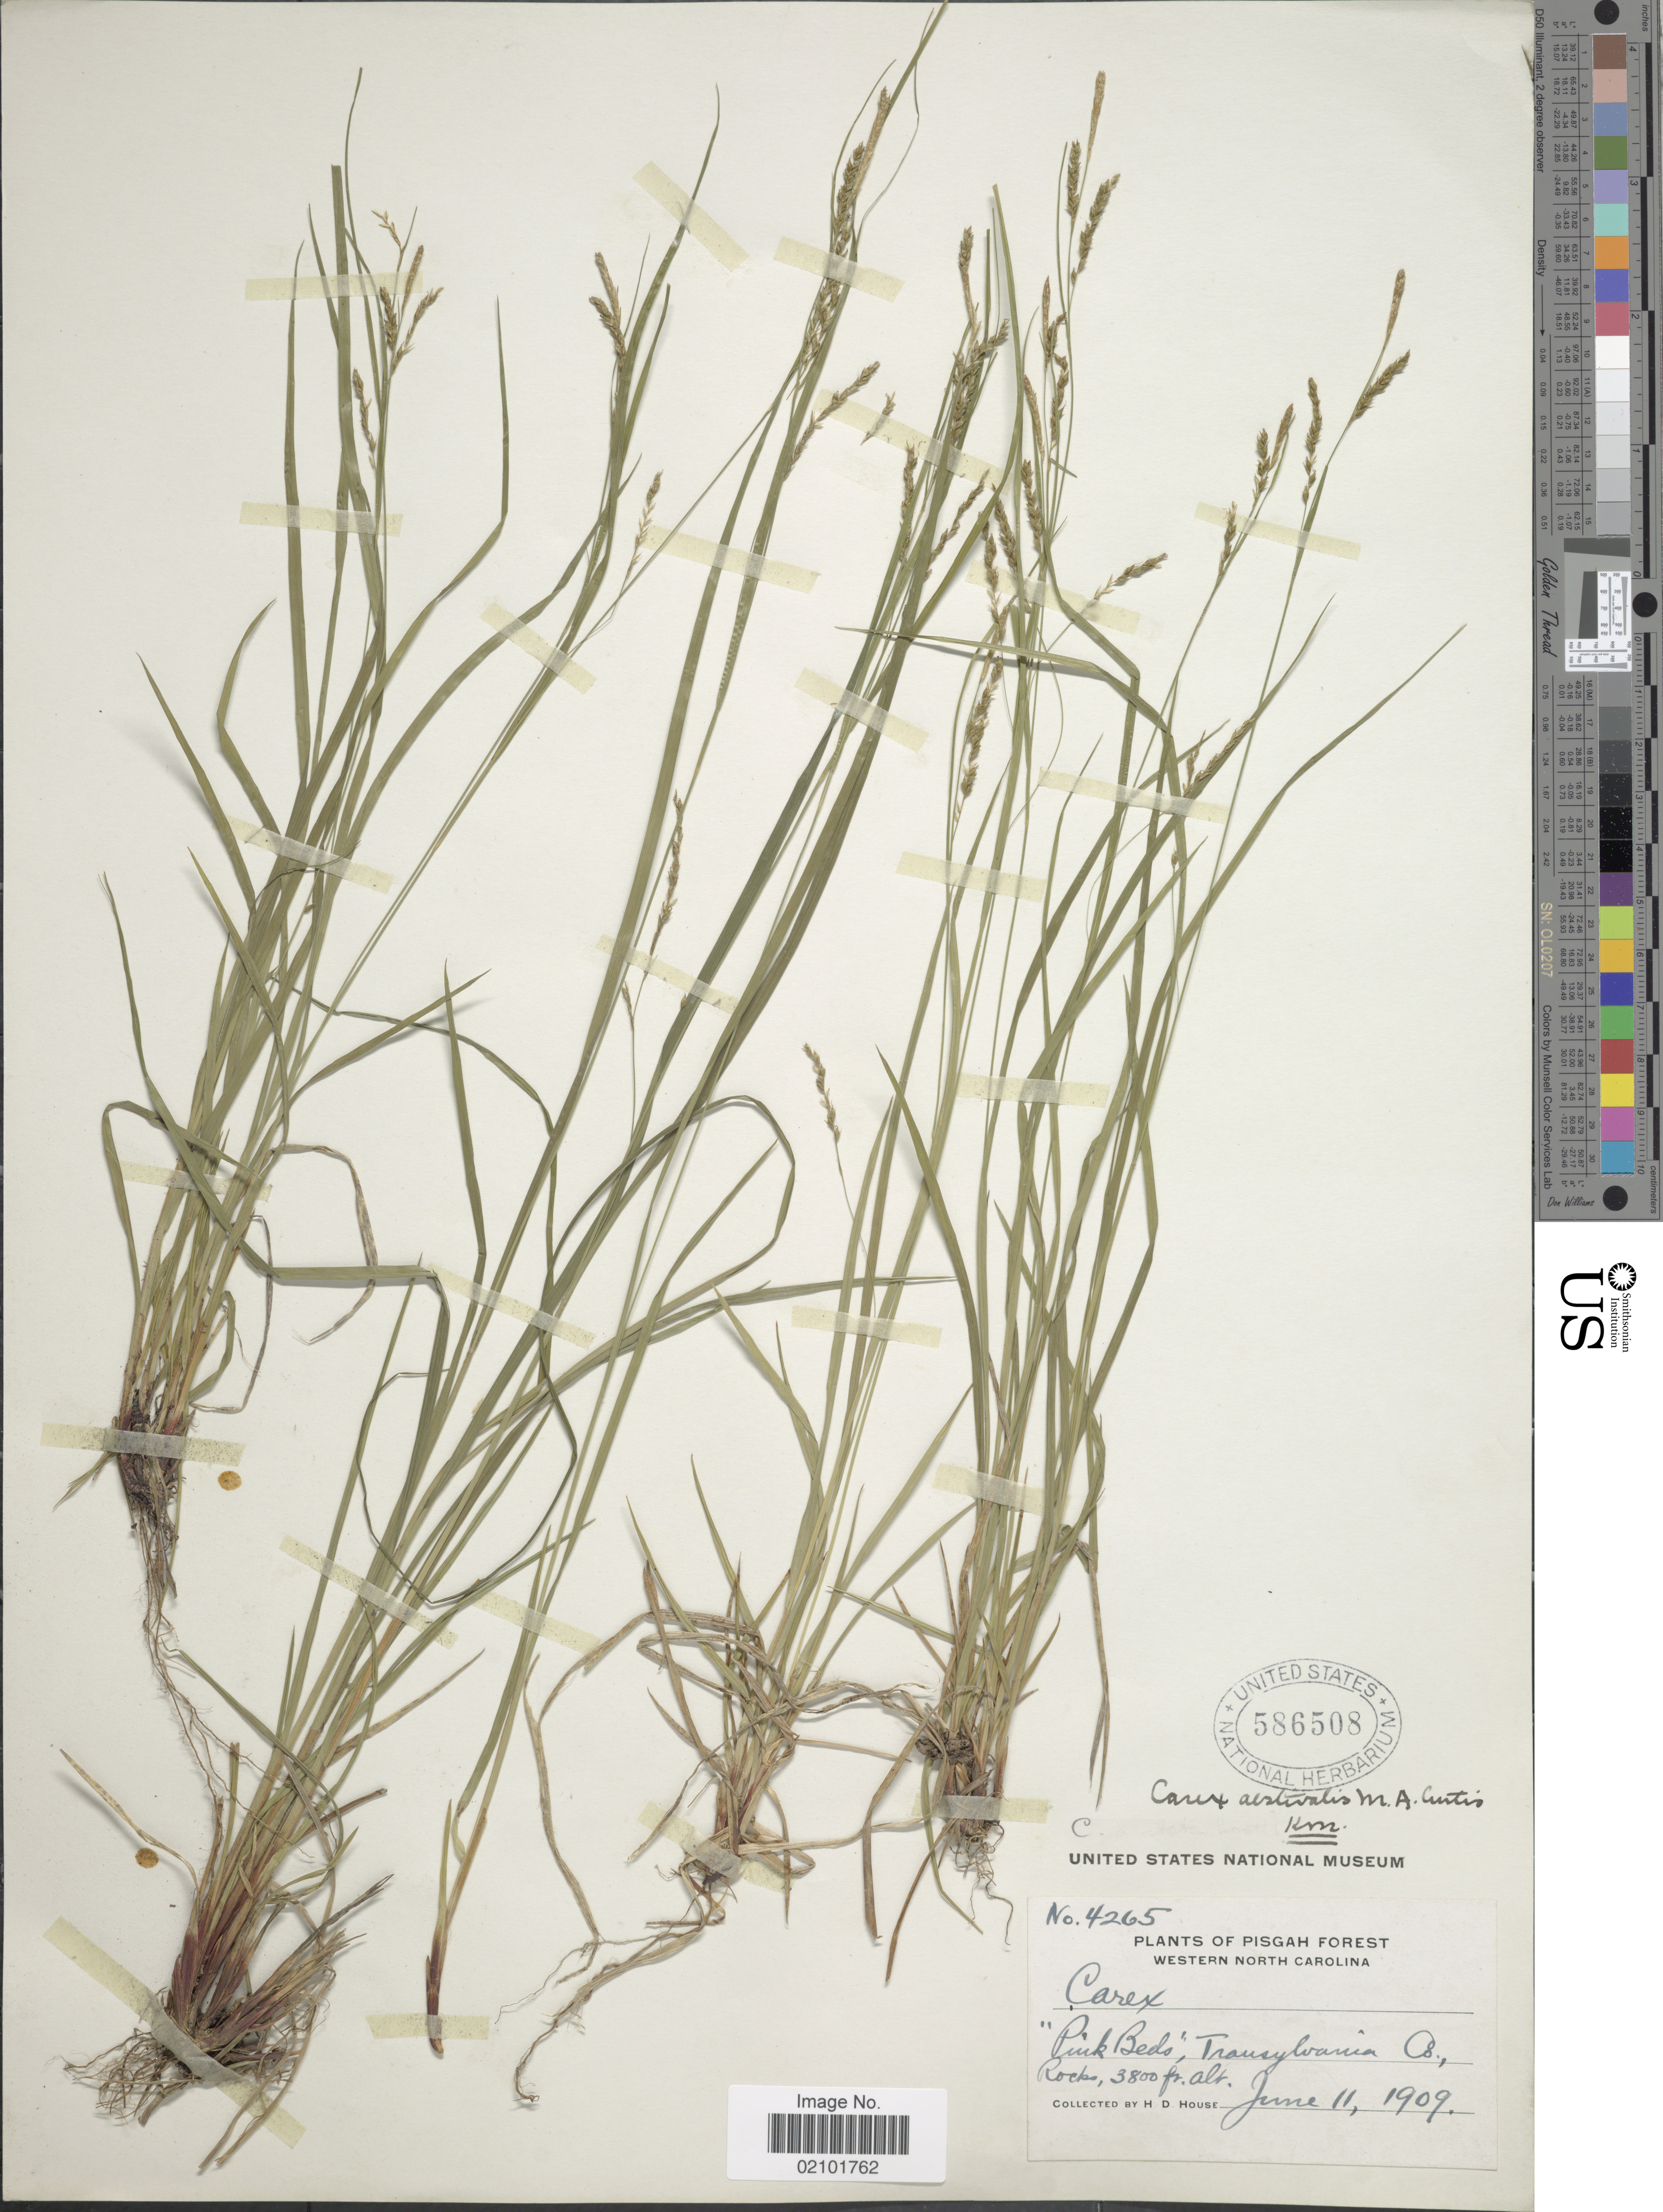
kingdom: Plantae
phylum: Tracheophyta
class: Liliopsida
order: Poales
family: Cyperaceae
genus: Carex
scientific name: Carex aestivalis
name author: M.A. Curtis ex A. Gray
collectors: H. D. House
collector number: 4265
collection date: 1909-06-11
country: United States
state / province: North Carolina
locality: Western North Carolina. "Pink Beds", Transylvania Co. Pisgah Forest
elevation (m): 1158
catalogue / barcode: US 586508